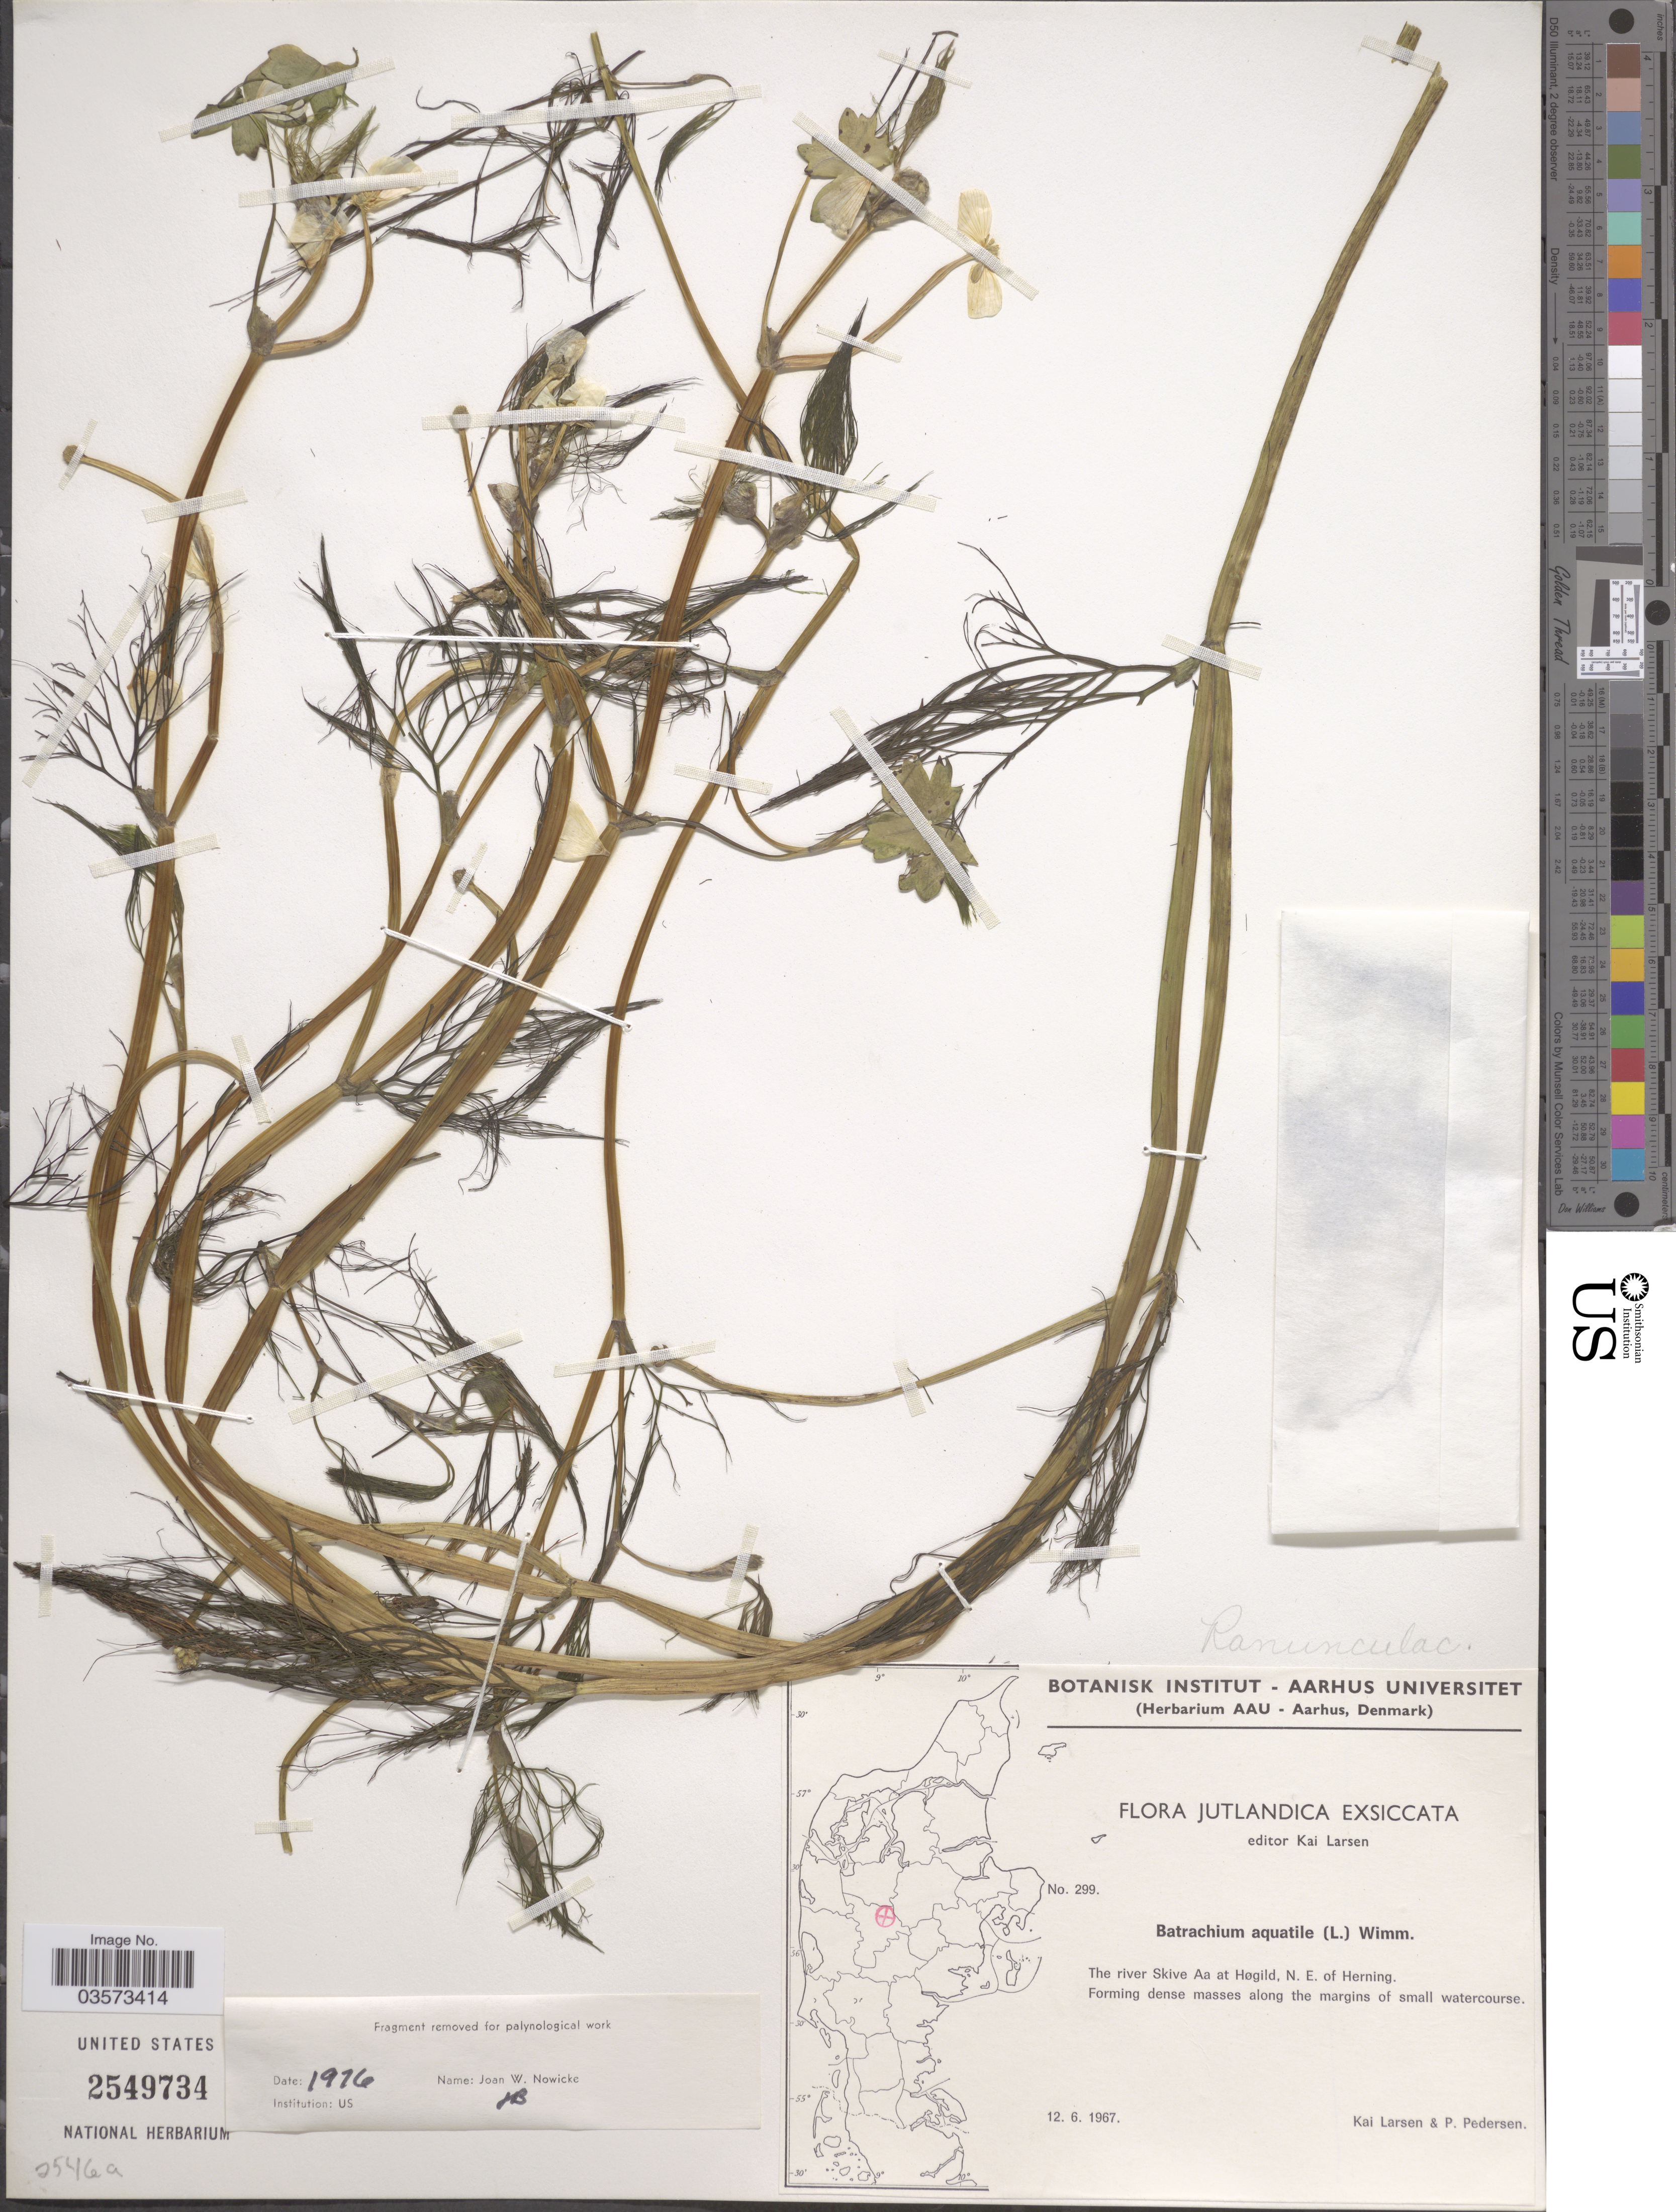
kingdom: Plantae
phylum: Tracheophyta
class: Magnoliopsida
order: Ranunculales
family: Ranunculaceae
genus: Ranunculus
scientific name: Ranunculus aquatilis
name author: L.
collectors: K. Larsen & P. Pedersen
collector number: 299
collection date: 1967-06-12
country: Denmark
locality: Jutlandica. The river Skive Aa at Høgild, N. E. of Herning.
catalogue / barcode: US 2549734